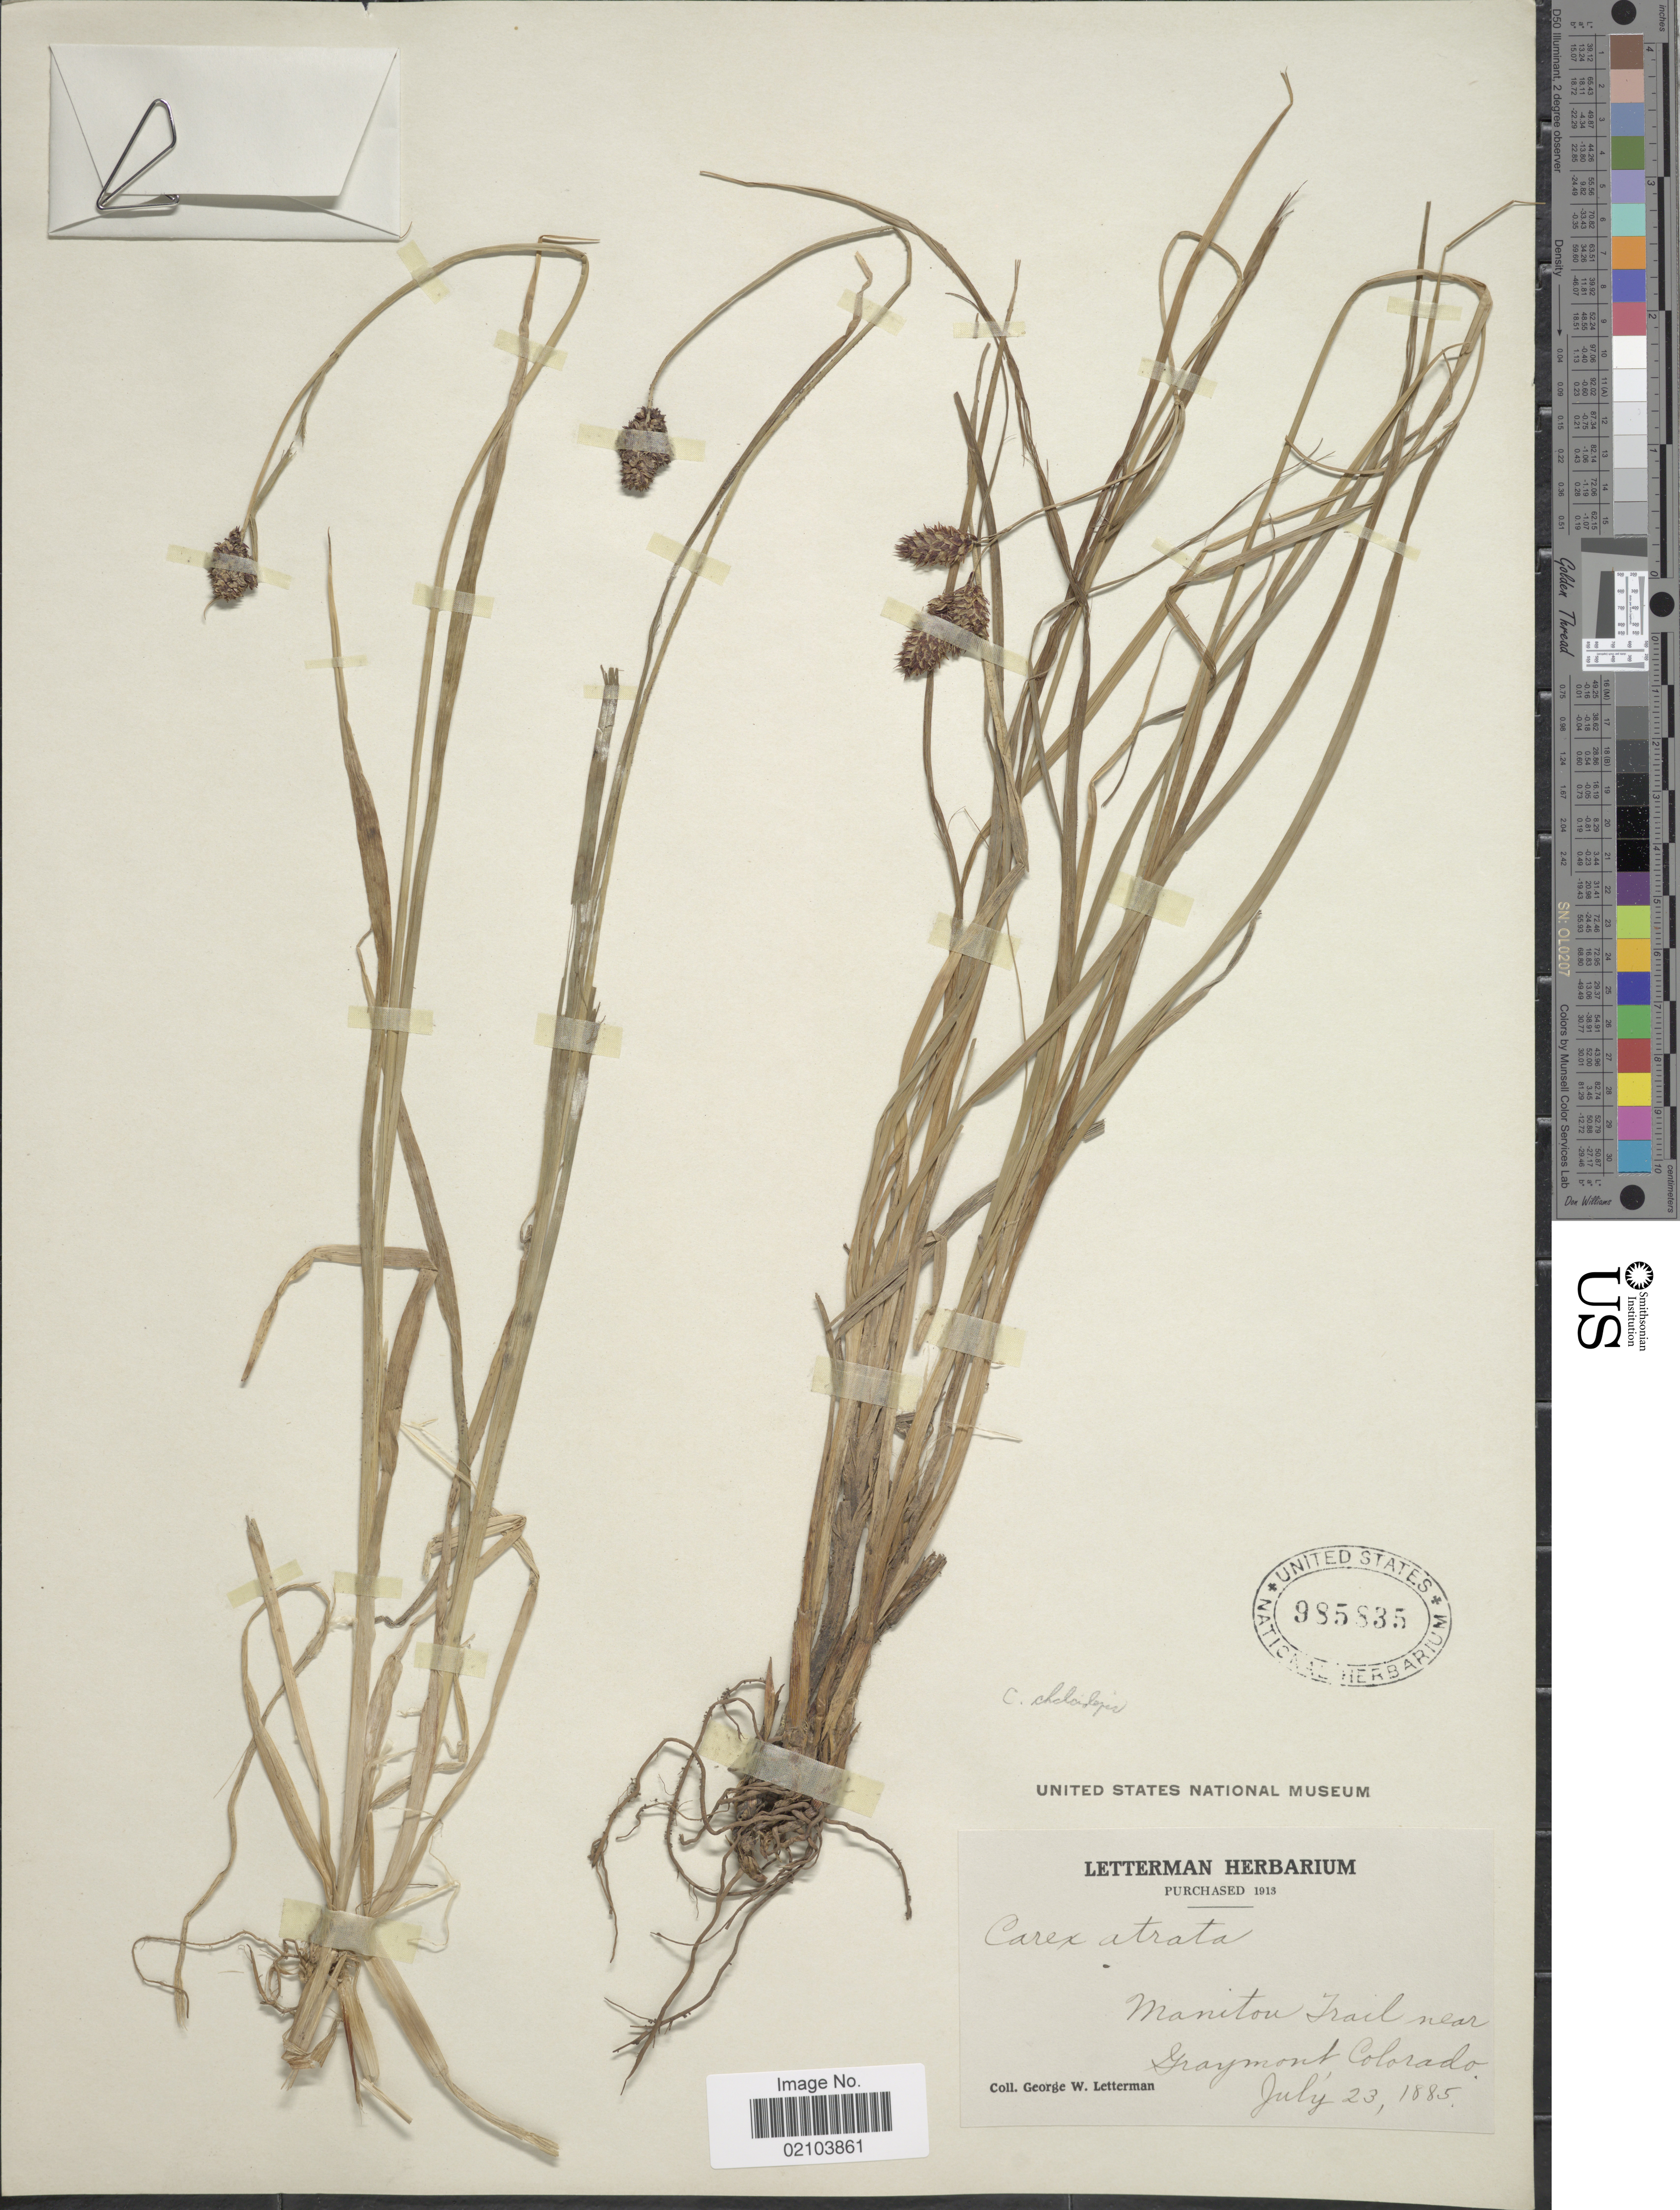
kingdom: Plantae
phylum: Tracheophyta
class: Liliopsida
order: Poales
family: Cyperaceae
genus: Carex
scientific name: Carex atrata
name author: L.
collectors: G. W. Letterman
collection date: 1885-07-23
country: United States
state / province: Colorado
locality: Manitou Trail near Graymont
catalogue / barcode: US 985835